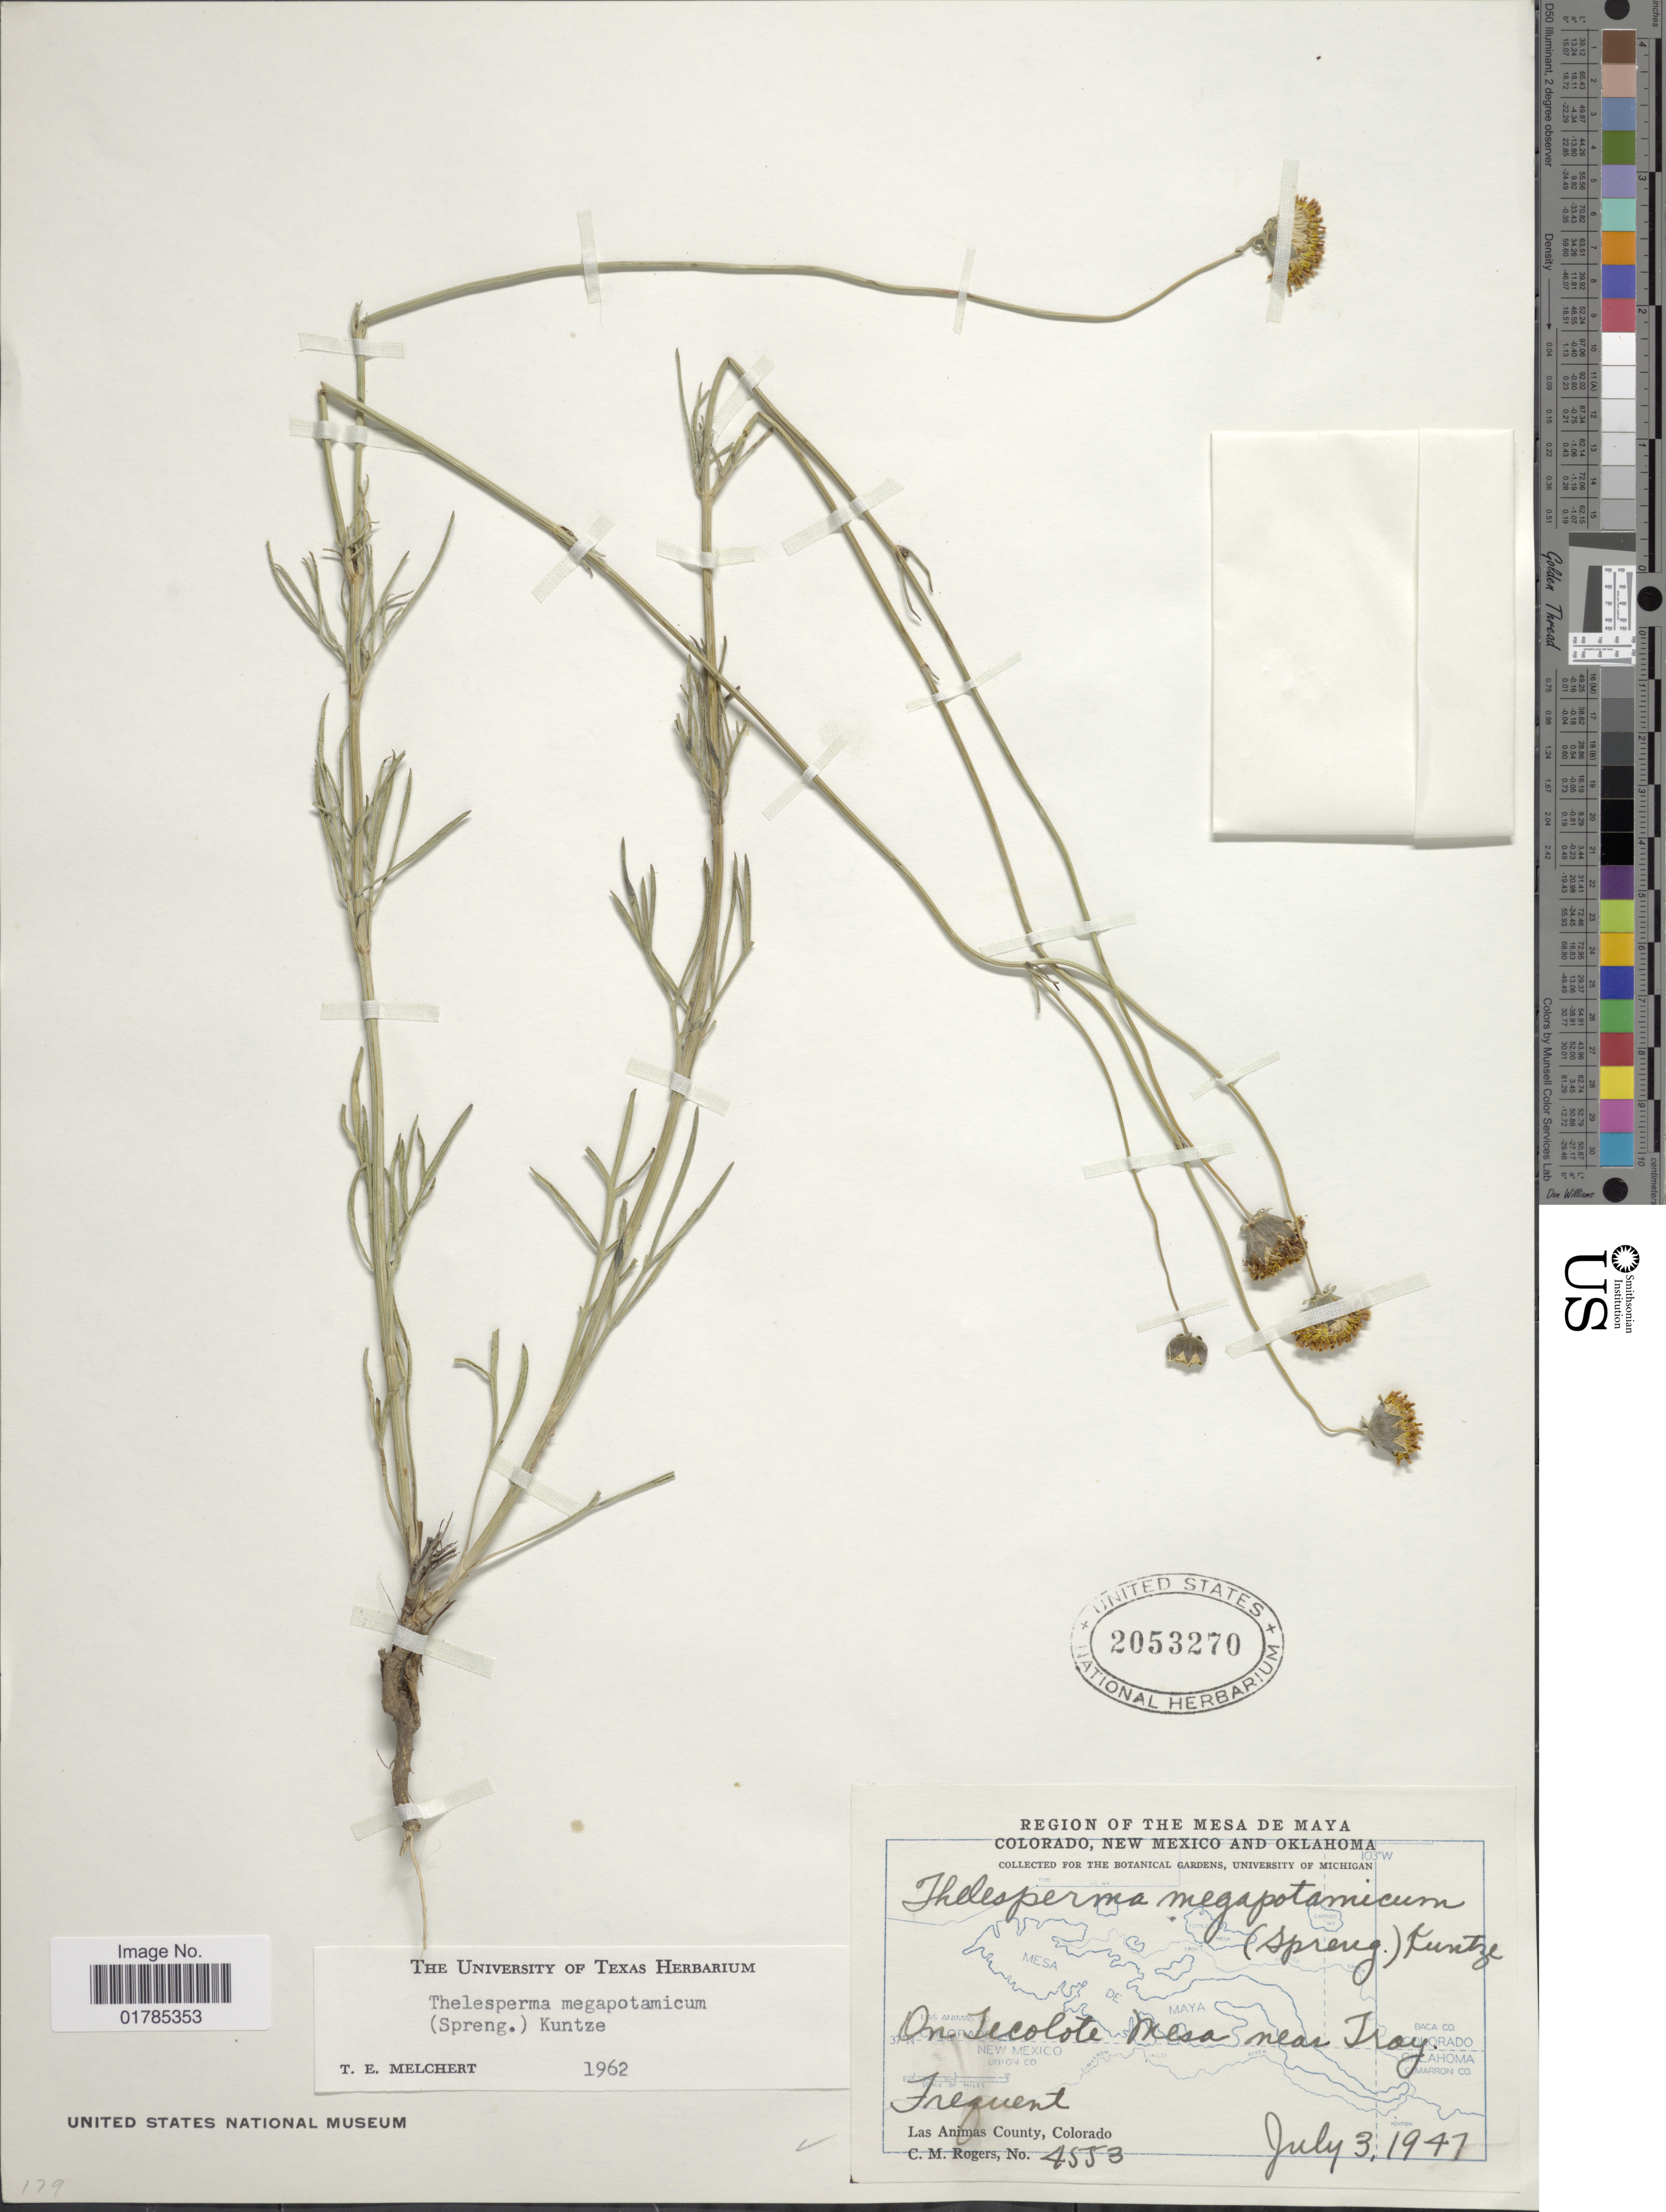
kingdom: Plantae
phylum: Tracheophyta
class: Magnoliopsida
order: Asterales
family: Asteraceae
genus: Thelesperma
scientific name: Thelesperma megapotamicum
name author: (Spreng.) Herter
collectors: C. M. Rogers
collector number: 4553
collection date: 1941-07-03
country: United States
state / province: Colorado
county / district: Las Animas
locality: On Tecolote Mesa near Troy, Las Animas County.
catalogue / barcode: US 2053270